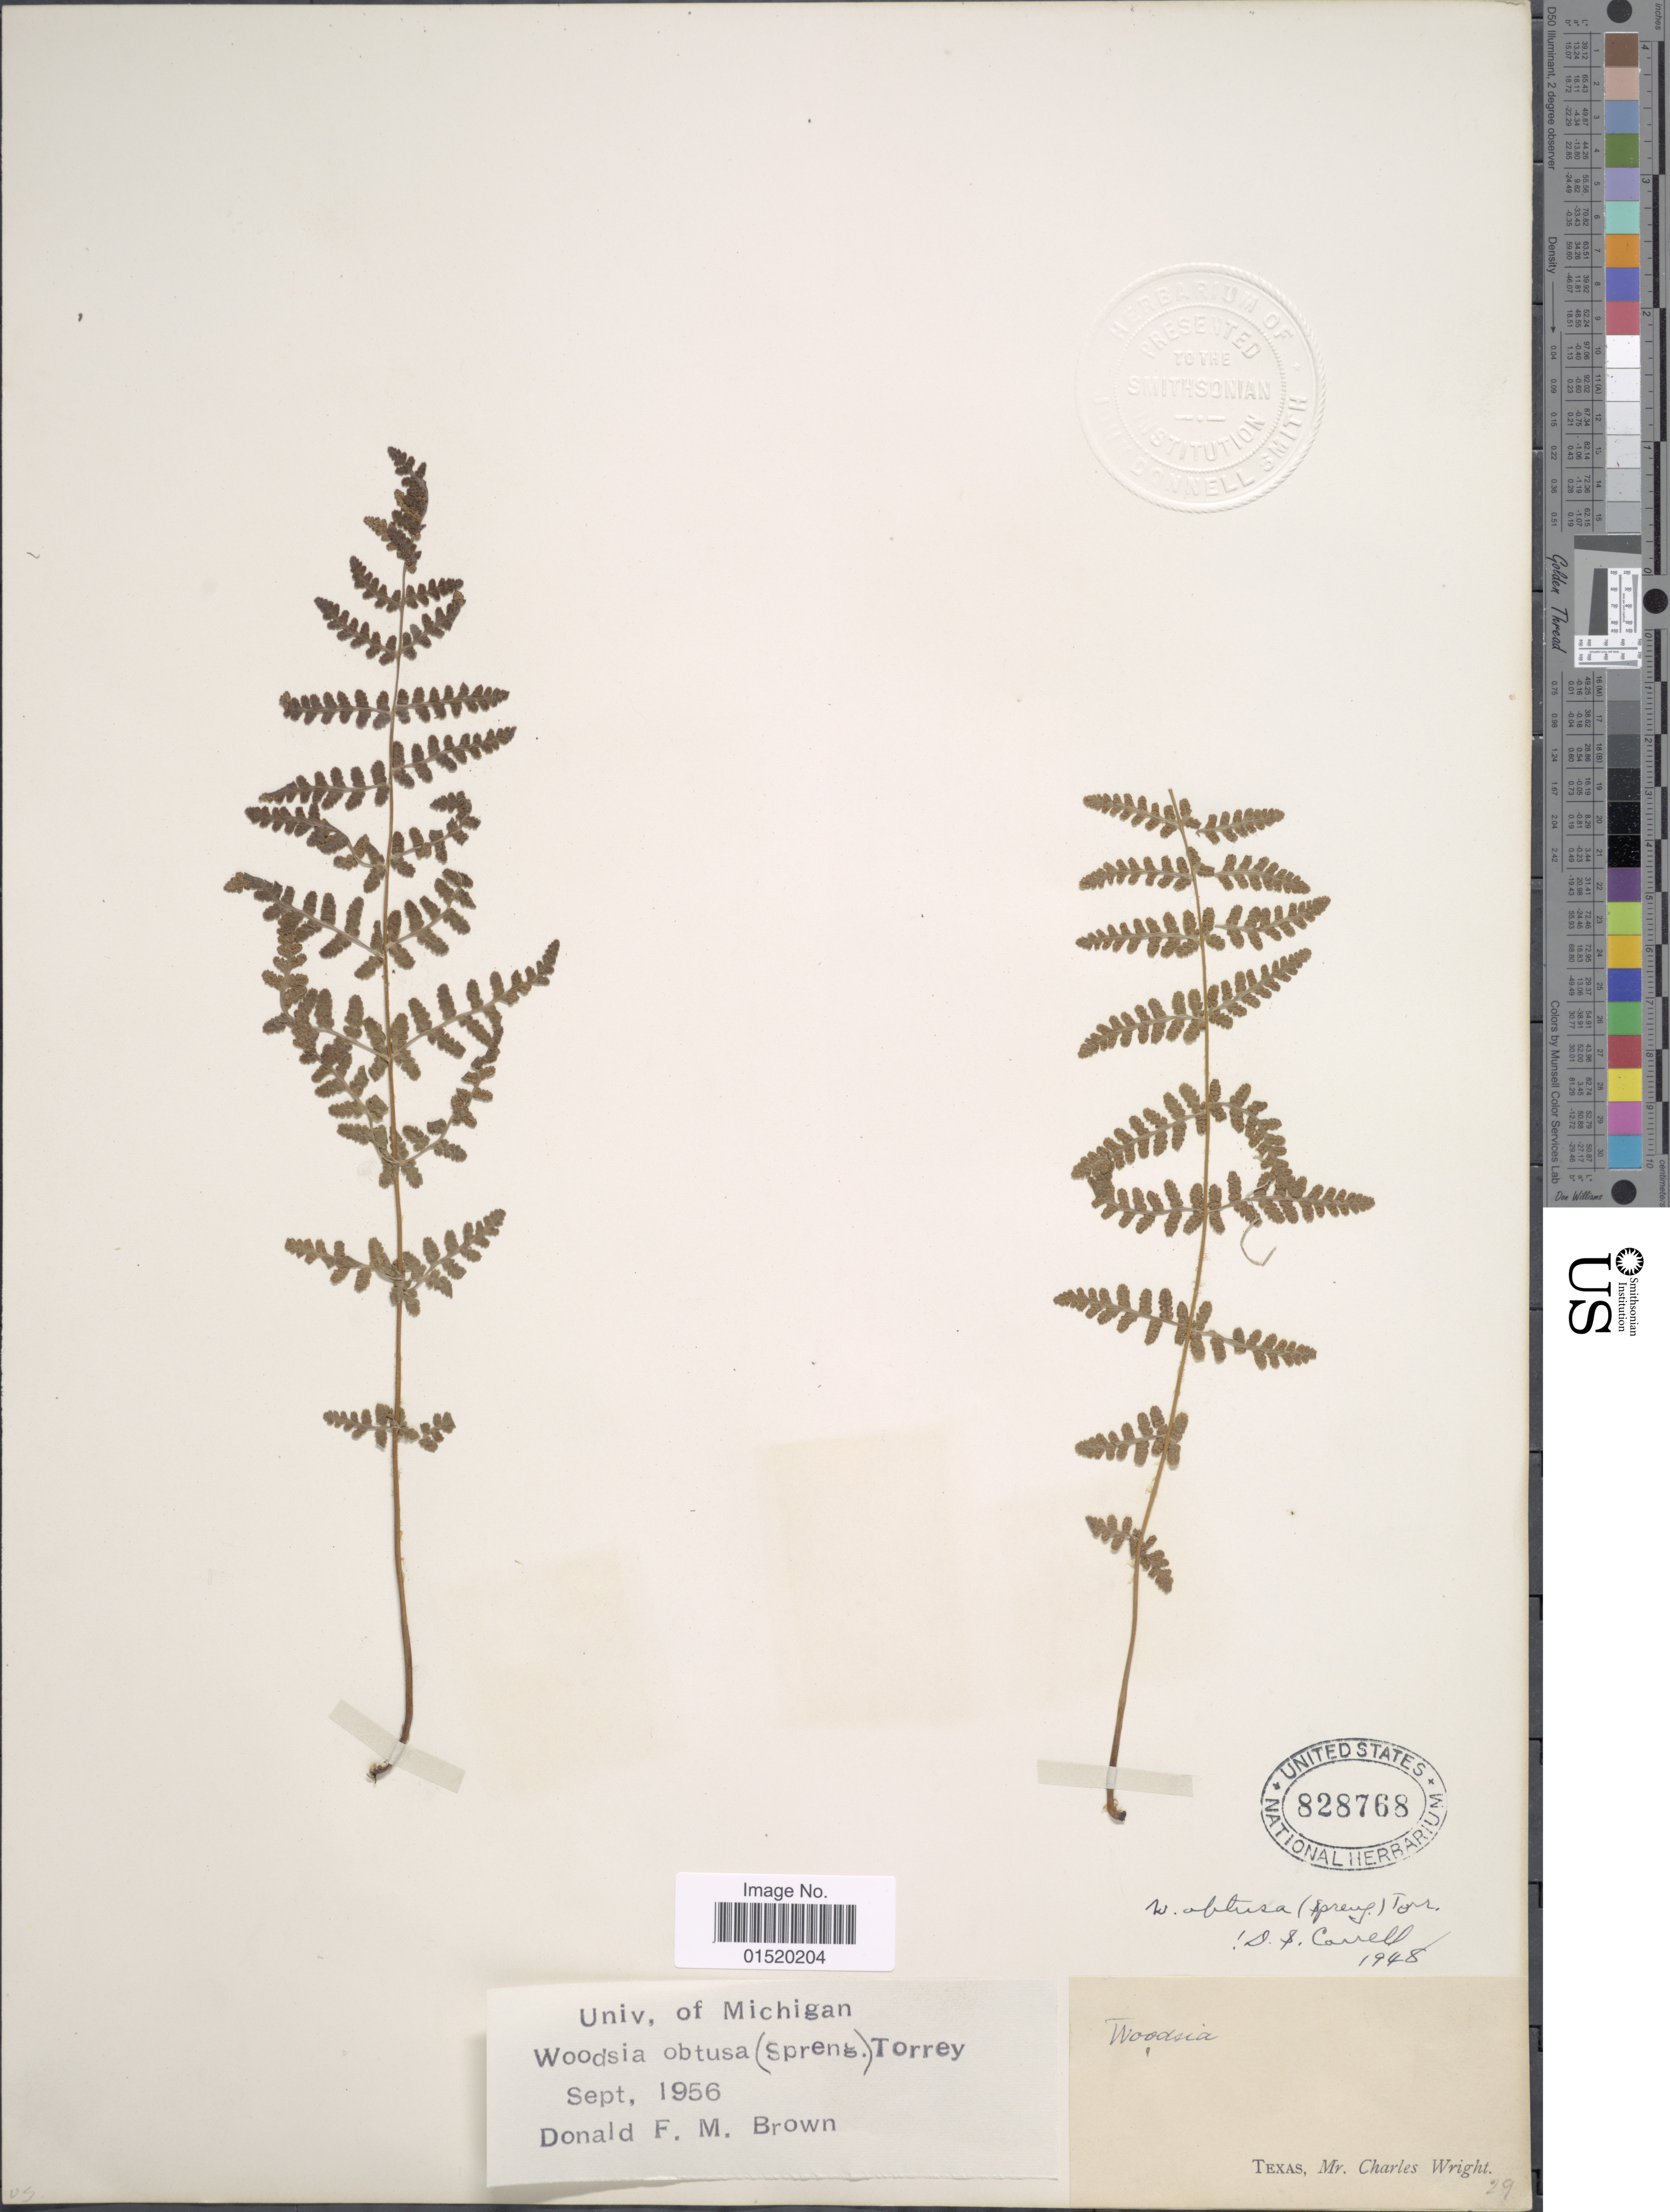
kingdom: Plantae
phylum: Tracheophyta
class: Polypodiopsida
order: Polypodiales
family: Woodsiaceae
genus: Woodsia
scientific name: Woodsia obtusa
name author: (Spreng.) Torr.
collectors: C. Wright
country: United States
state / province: Texas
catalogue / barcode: US 828768